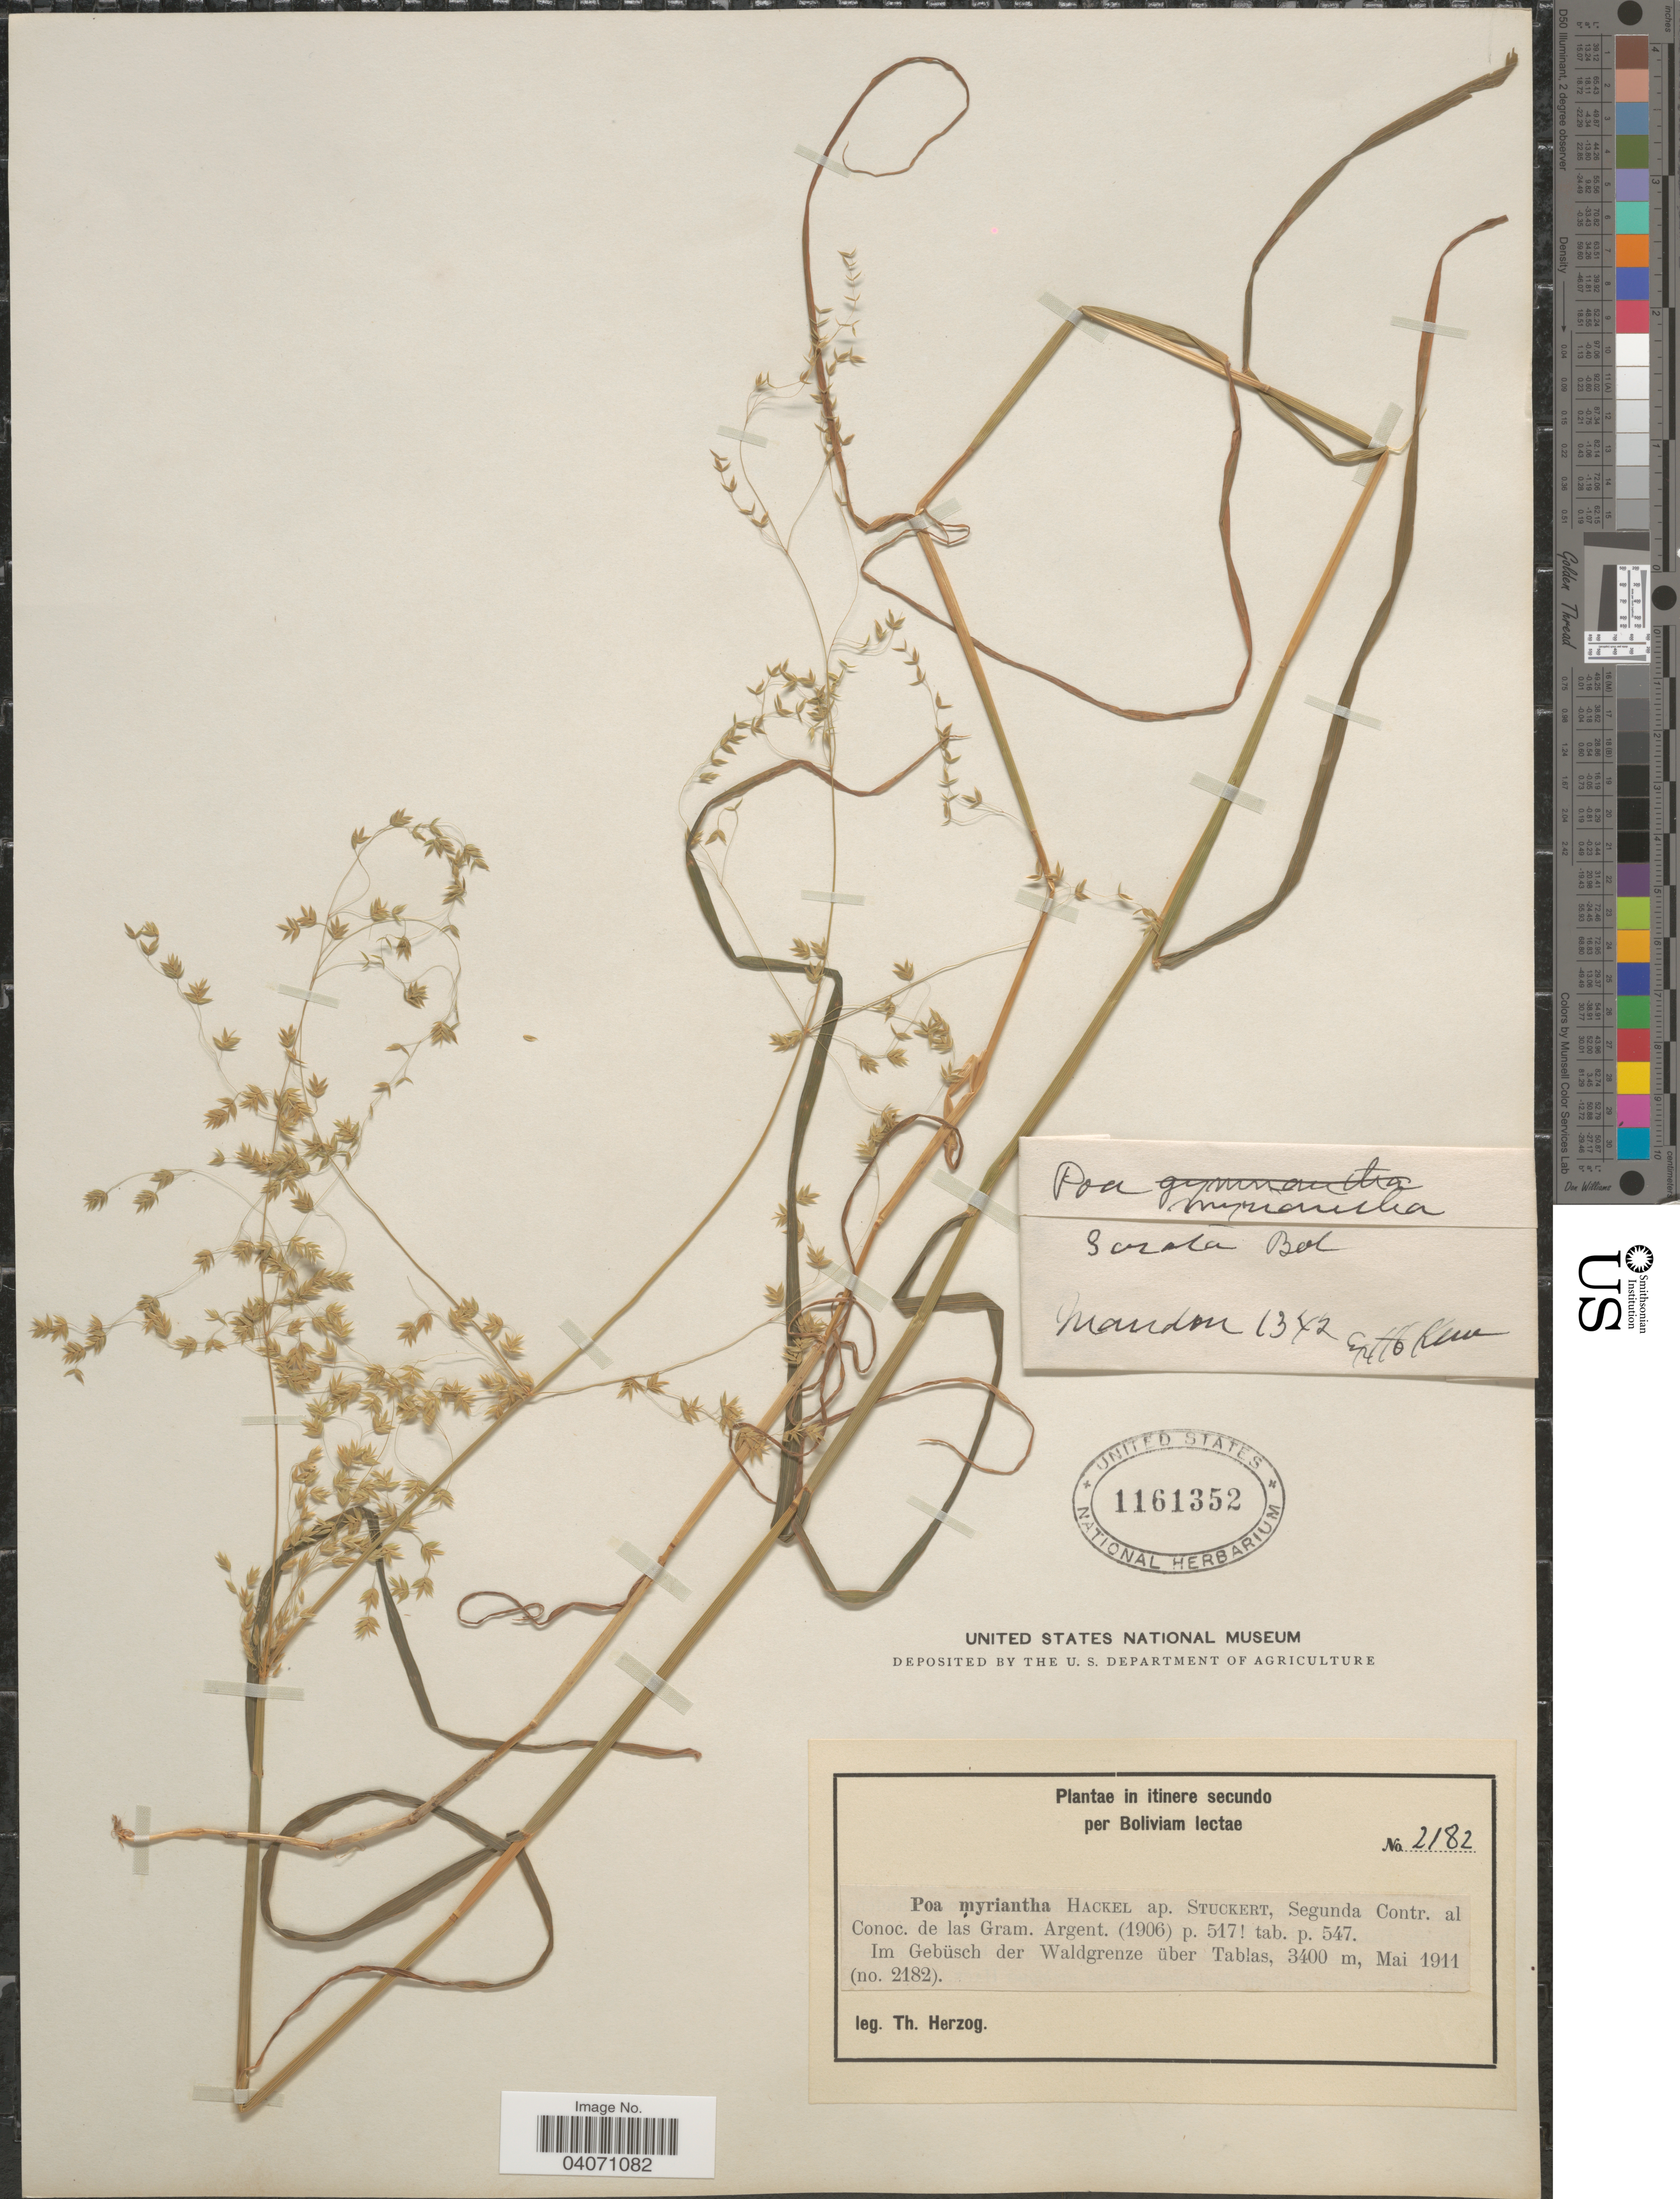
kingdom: Plantae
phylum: Tracheophyta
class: Liliopsida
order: Poales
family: Poaceae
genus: Poa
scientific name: Poa myriantha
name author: Hack. in Stuck.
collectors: T. Herzog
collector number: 2182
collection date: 1911-05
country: Bolivia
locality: In itinere secundo per Boliviam lectae. Im Gebüsch der Waldgrenze über Tablas.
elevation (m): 3400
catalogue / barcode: US 1161352